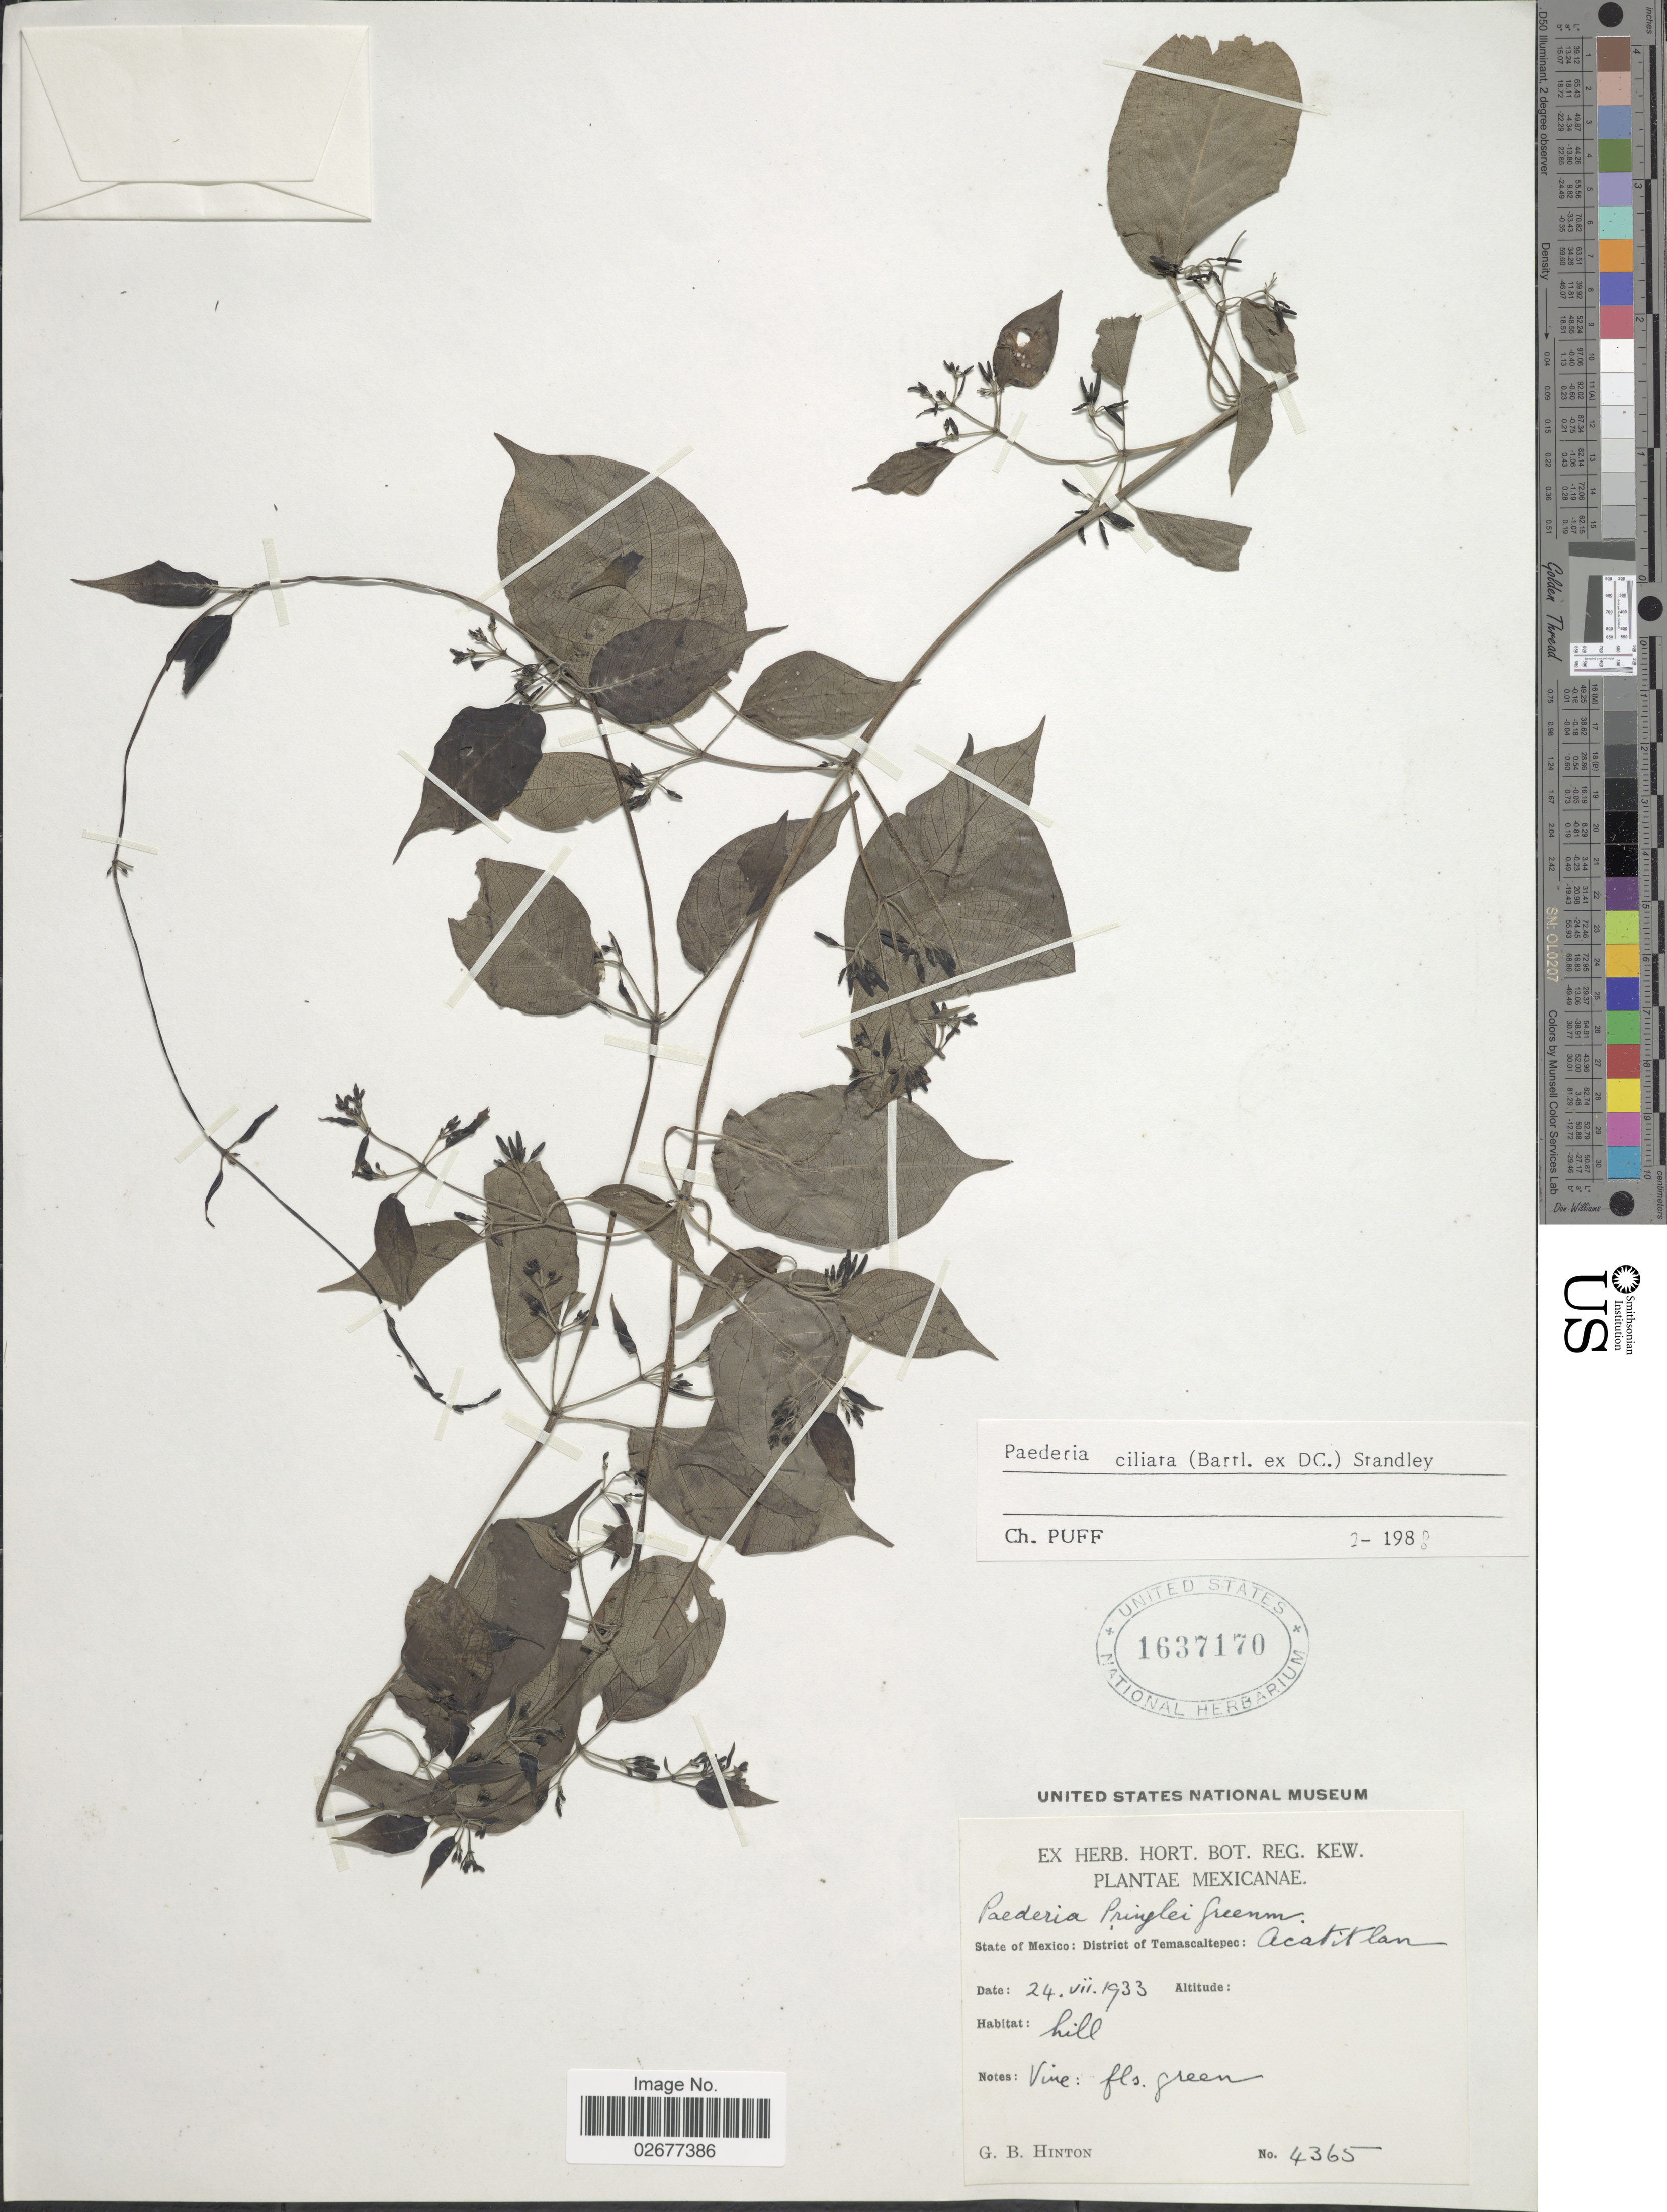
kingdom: Plantae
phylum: Tracheophyta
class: Magnoliopsida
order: Gentianales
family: Rubiaceae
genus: Paederia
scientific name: Paederia ciliata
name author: (Bartl. ex DC.) Standl.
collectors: G. B. Hinton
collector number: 4365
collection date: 1933-08-24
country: Mexico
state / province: México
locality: State of Mexico: District of Temascaltepec: Acatitlan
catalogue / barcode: US 1637170